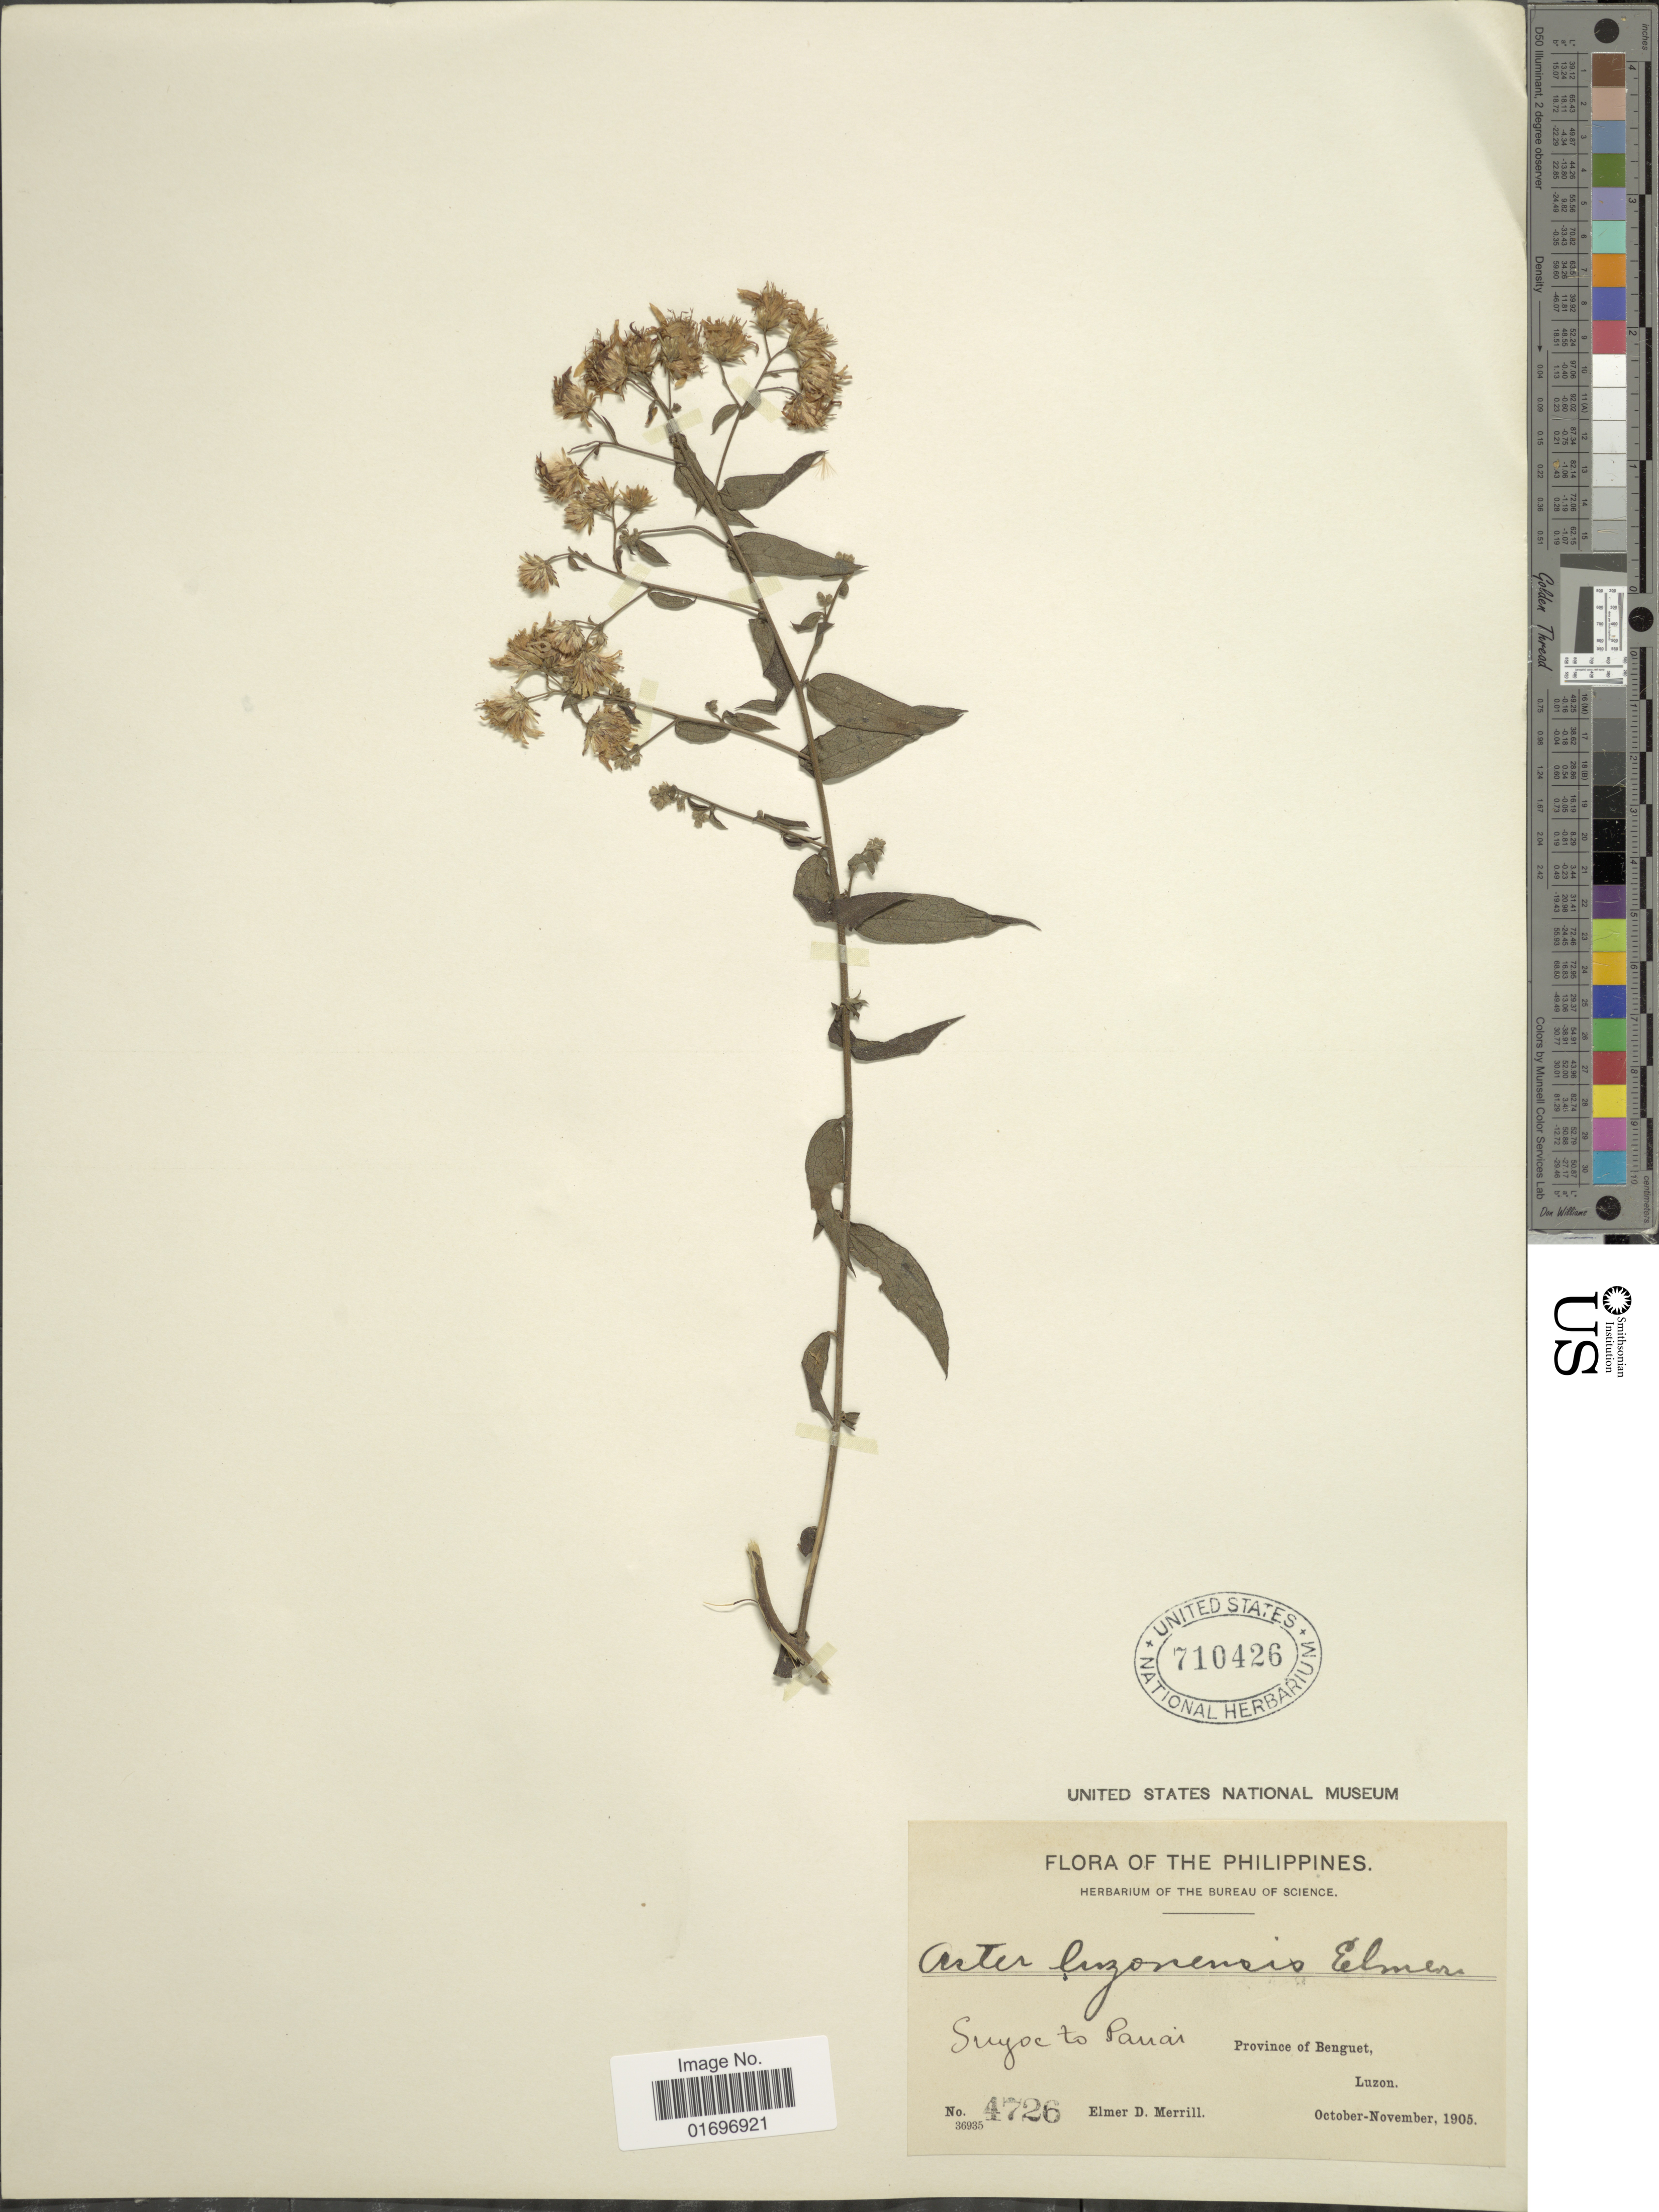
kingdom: Plantae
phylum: Tracheophyta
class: Magnoliopsida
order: Asterales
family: Asteraceae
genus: Aster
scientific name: Aster luzonensis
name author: Elmer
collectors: E. D. Merrill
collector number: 4726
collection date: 1905-10/1905-11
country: Philippines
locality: Suyoc to Panai. Province of Benguet, Luzon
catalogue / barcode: US 710426